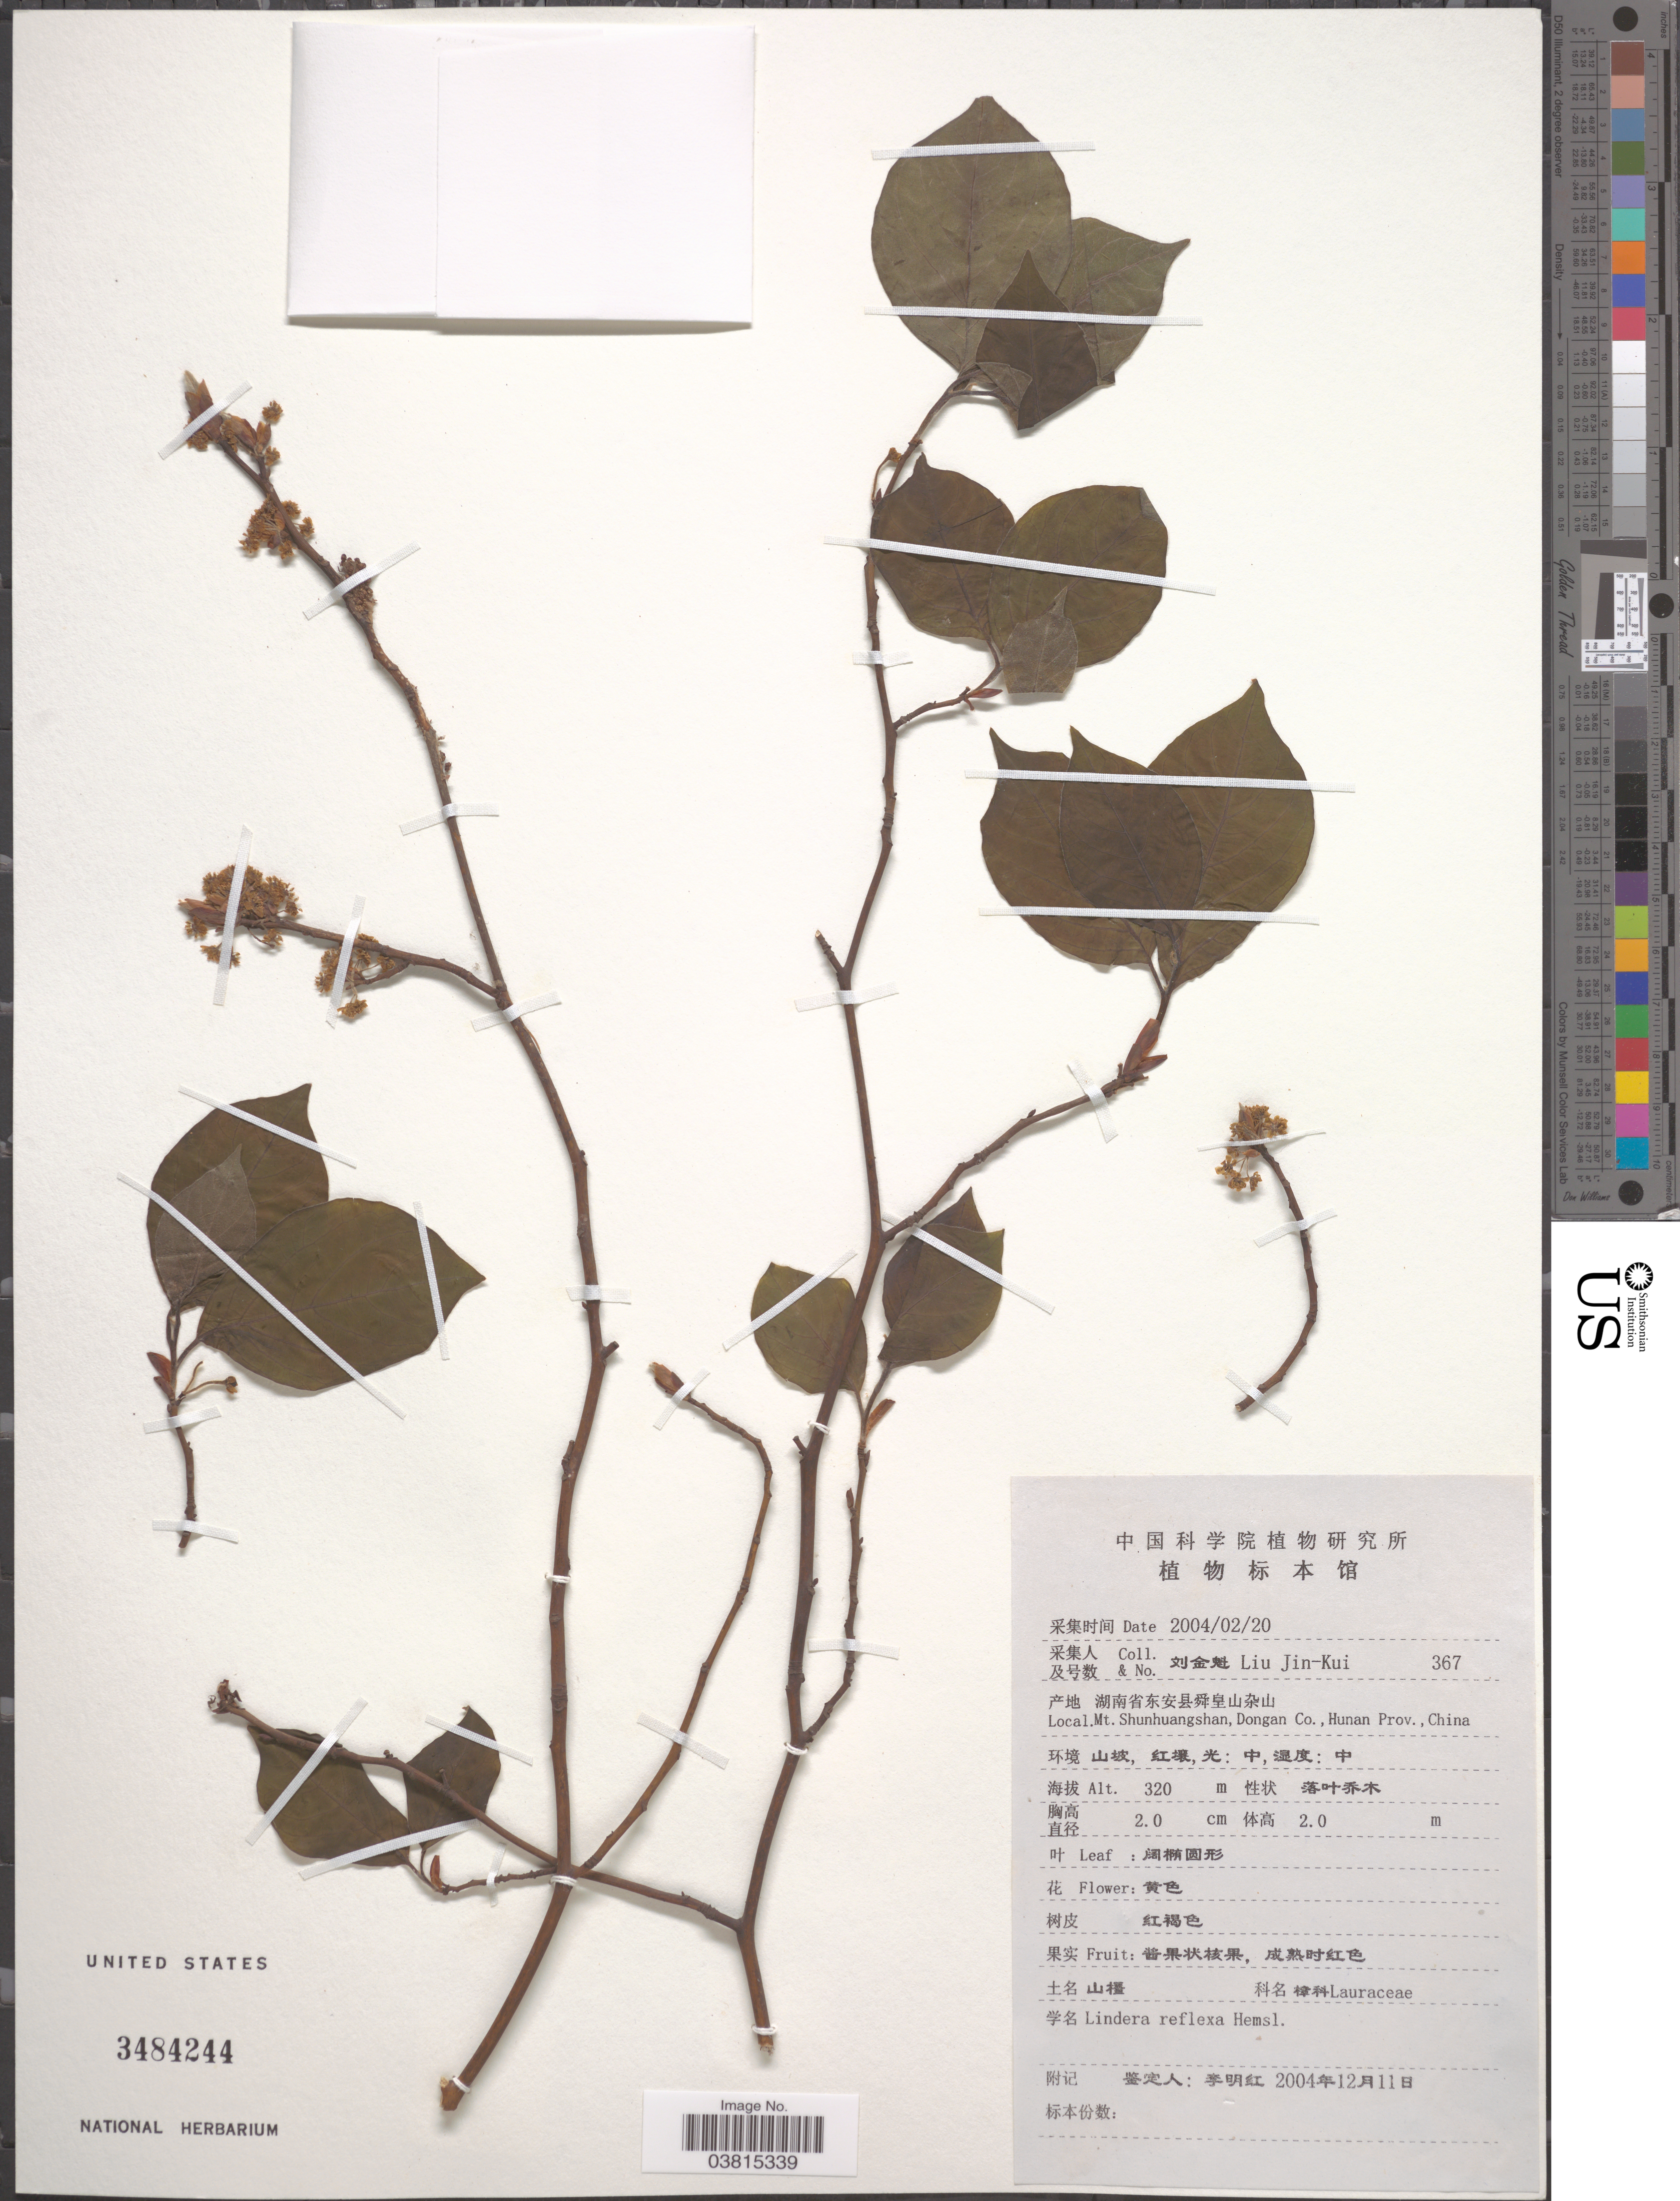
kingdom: Plantae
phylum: Tracheophyta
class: Magnoliopsida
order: Laurales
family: Lauraceae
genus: Lindera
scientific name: Lindera reflexa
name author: Hemsl.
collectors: Liu Jin-Kui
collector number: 367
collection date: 2004-02-20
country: China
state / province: Hunan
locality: Mt. Shunhuangshan, Dongan Co.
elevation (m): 320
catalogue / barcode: US 3484244